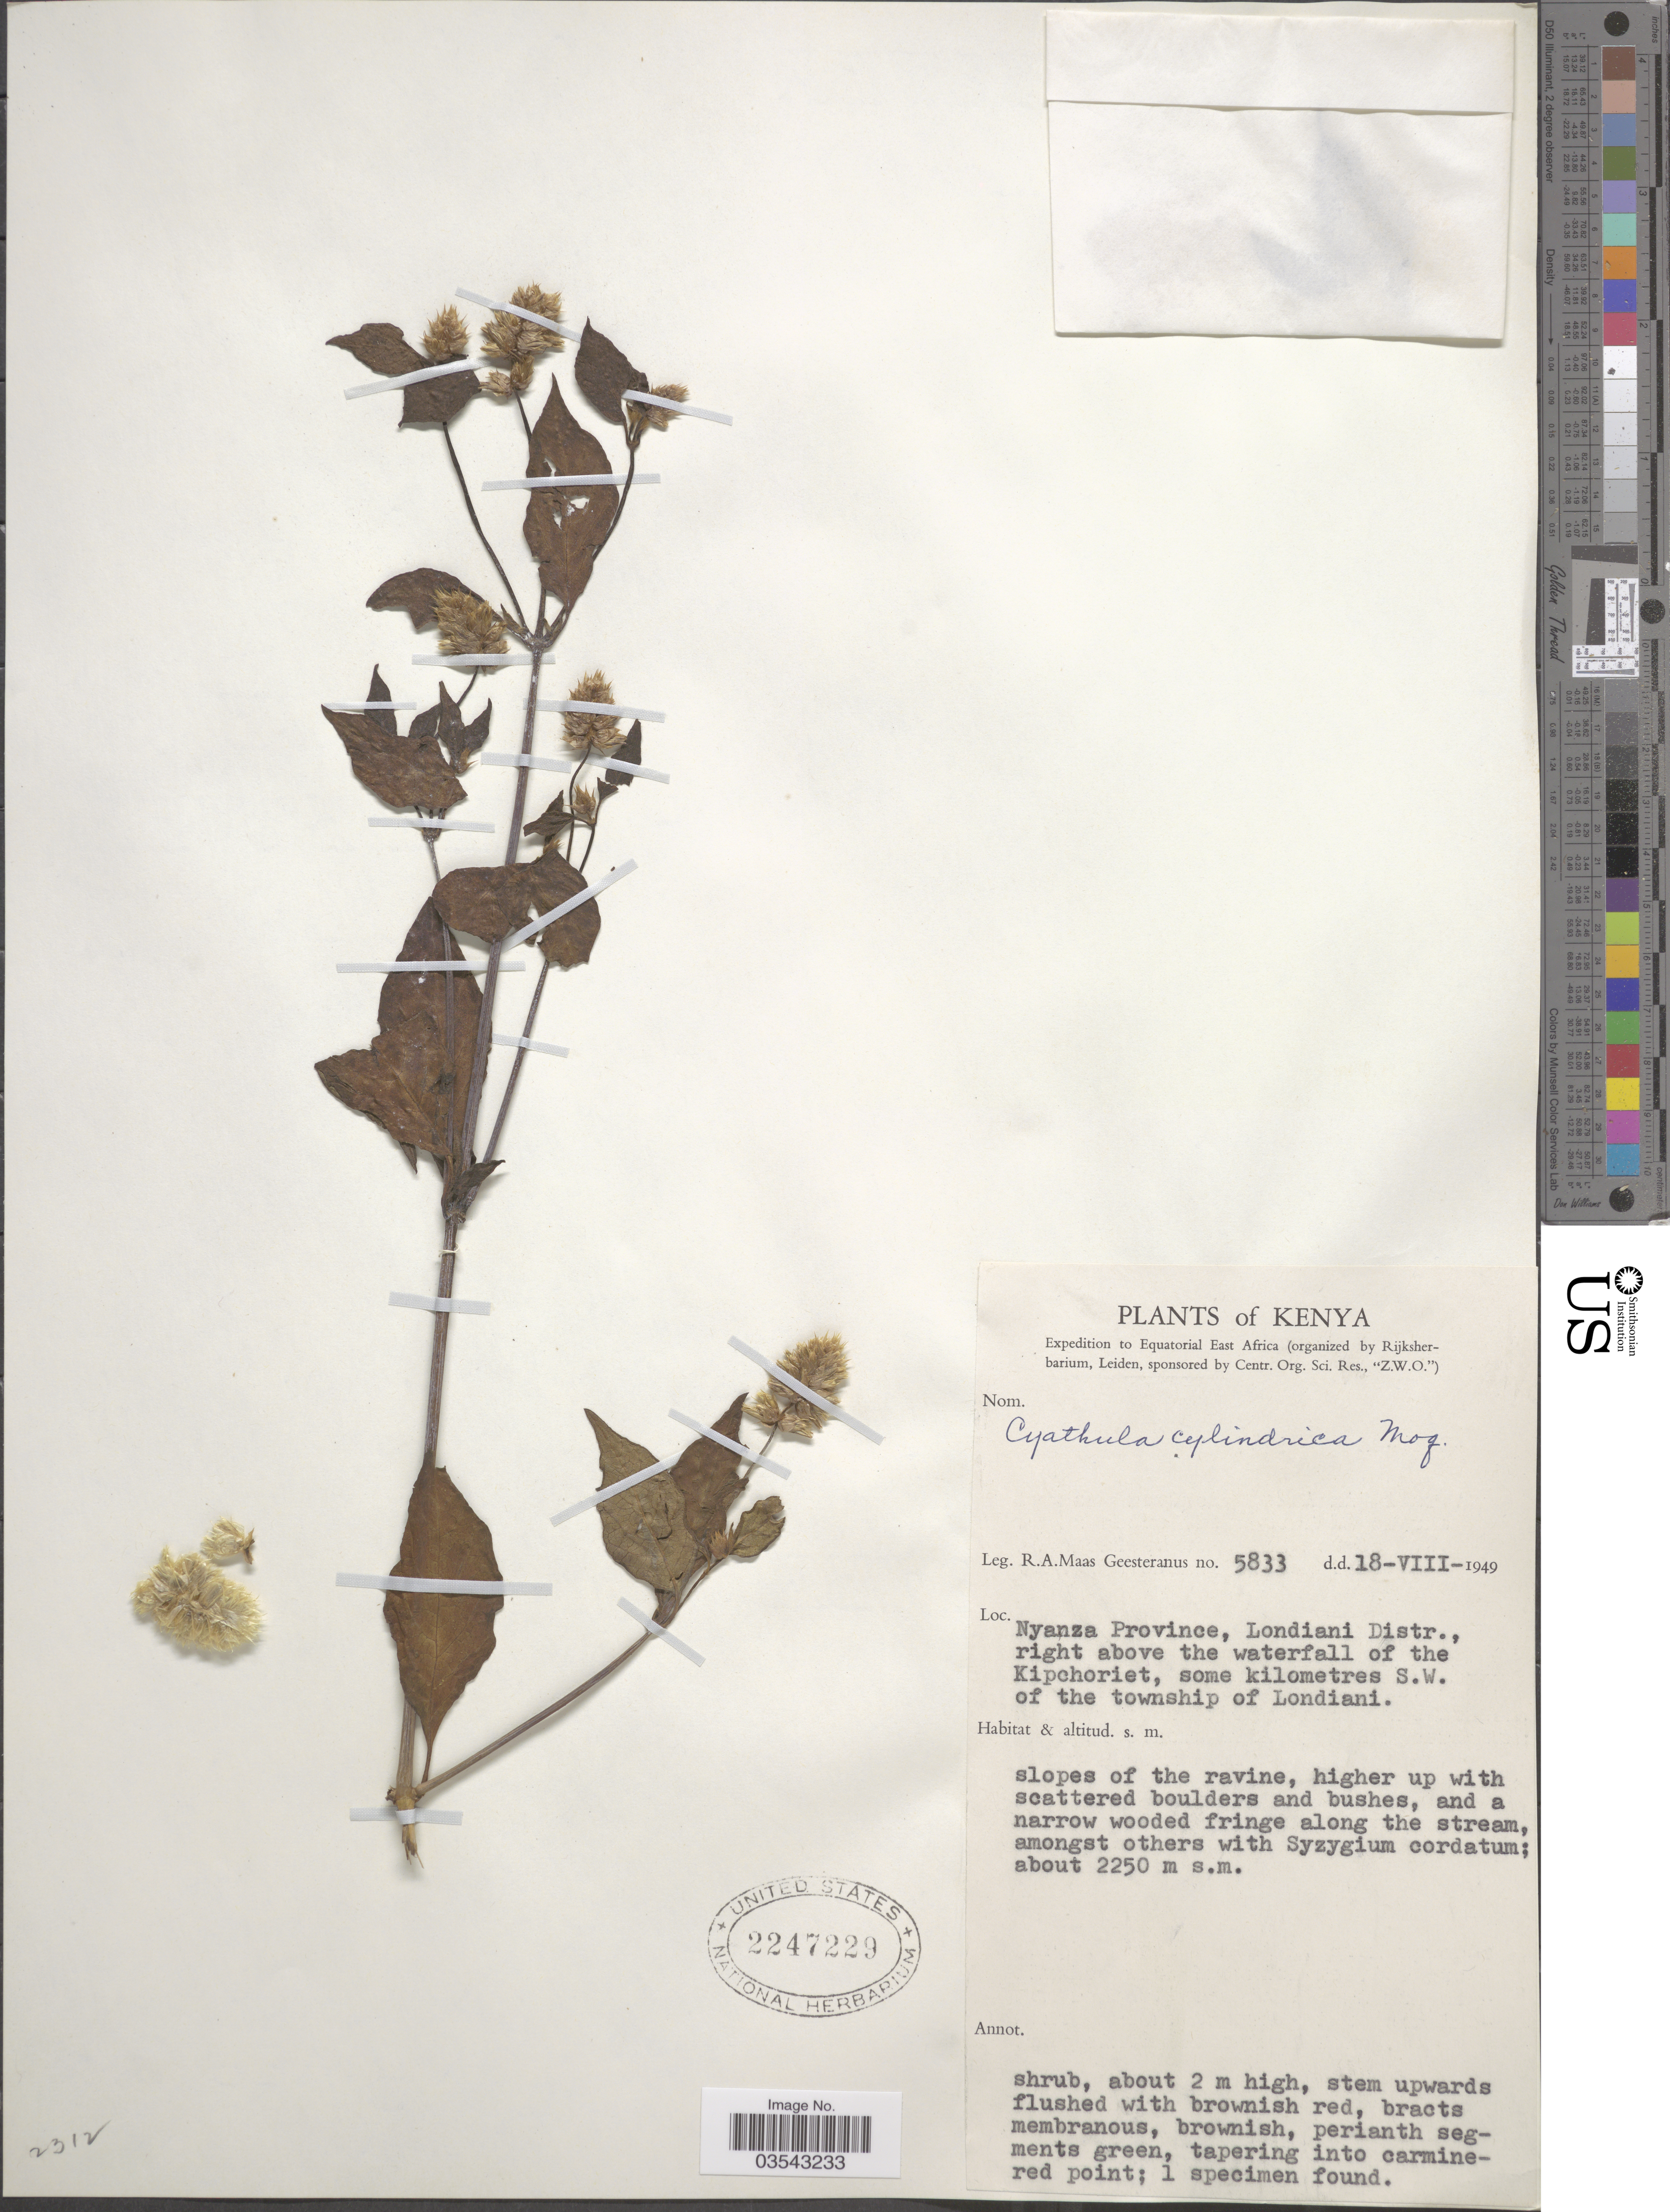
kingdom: Plantae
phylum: Tracheophyta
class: Magnoliopsida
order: Caryophyllales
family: Amaranthaceae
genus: Cyathula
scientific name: Cyathula cylindrica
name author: Moq.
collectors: R. A. Maas Geesteranus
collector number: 5833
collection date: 1949-08-18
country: Kenya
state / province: Kericho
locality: Equatorial East Africa. Nyanza Province, Londiani Distr., right above the waterfall of the Kipchoriet, some kilometres S.W. of the township of Londiani.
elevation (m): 2250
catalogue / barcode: US 2247229